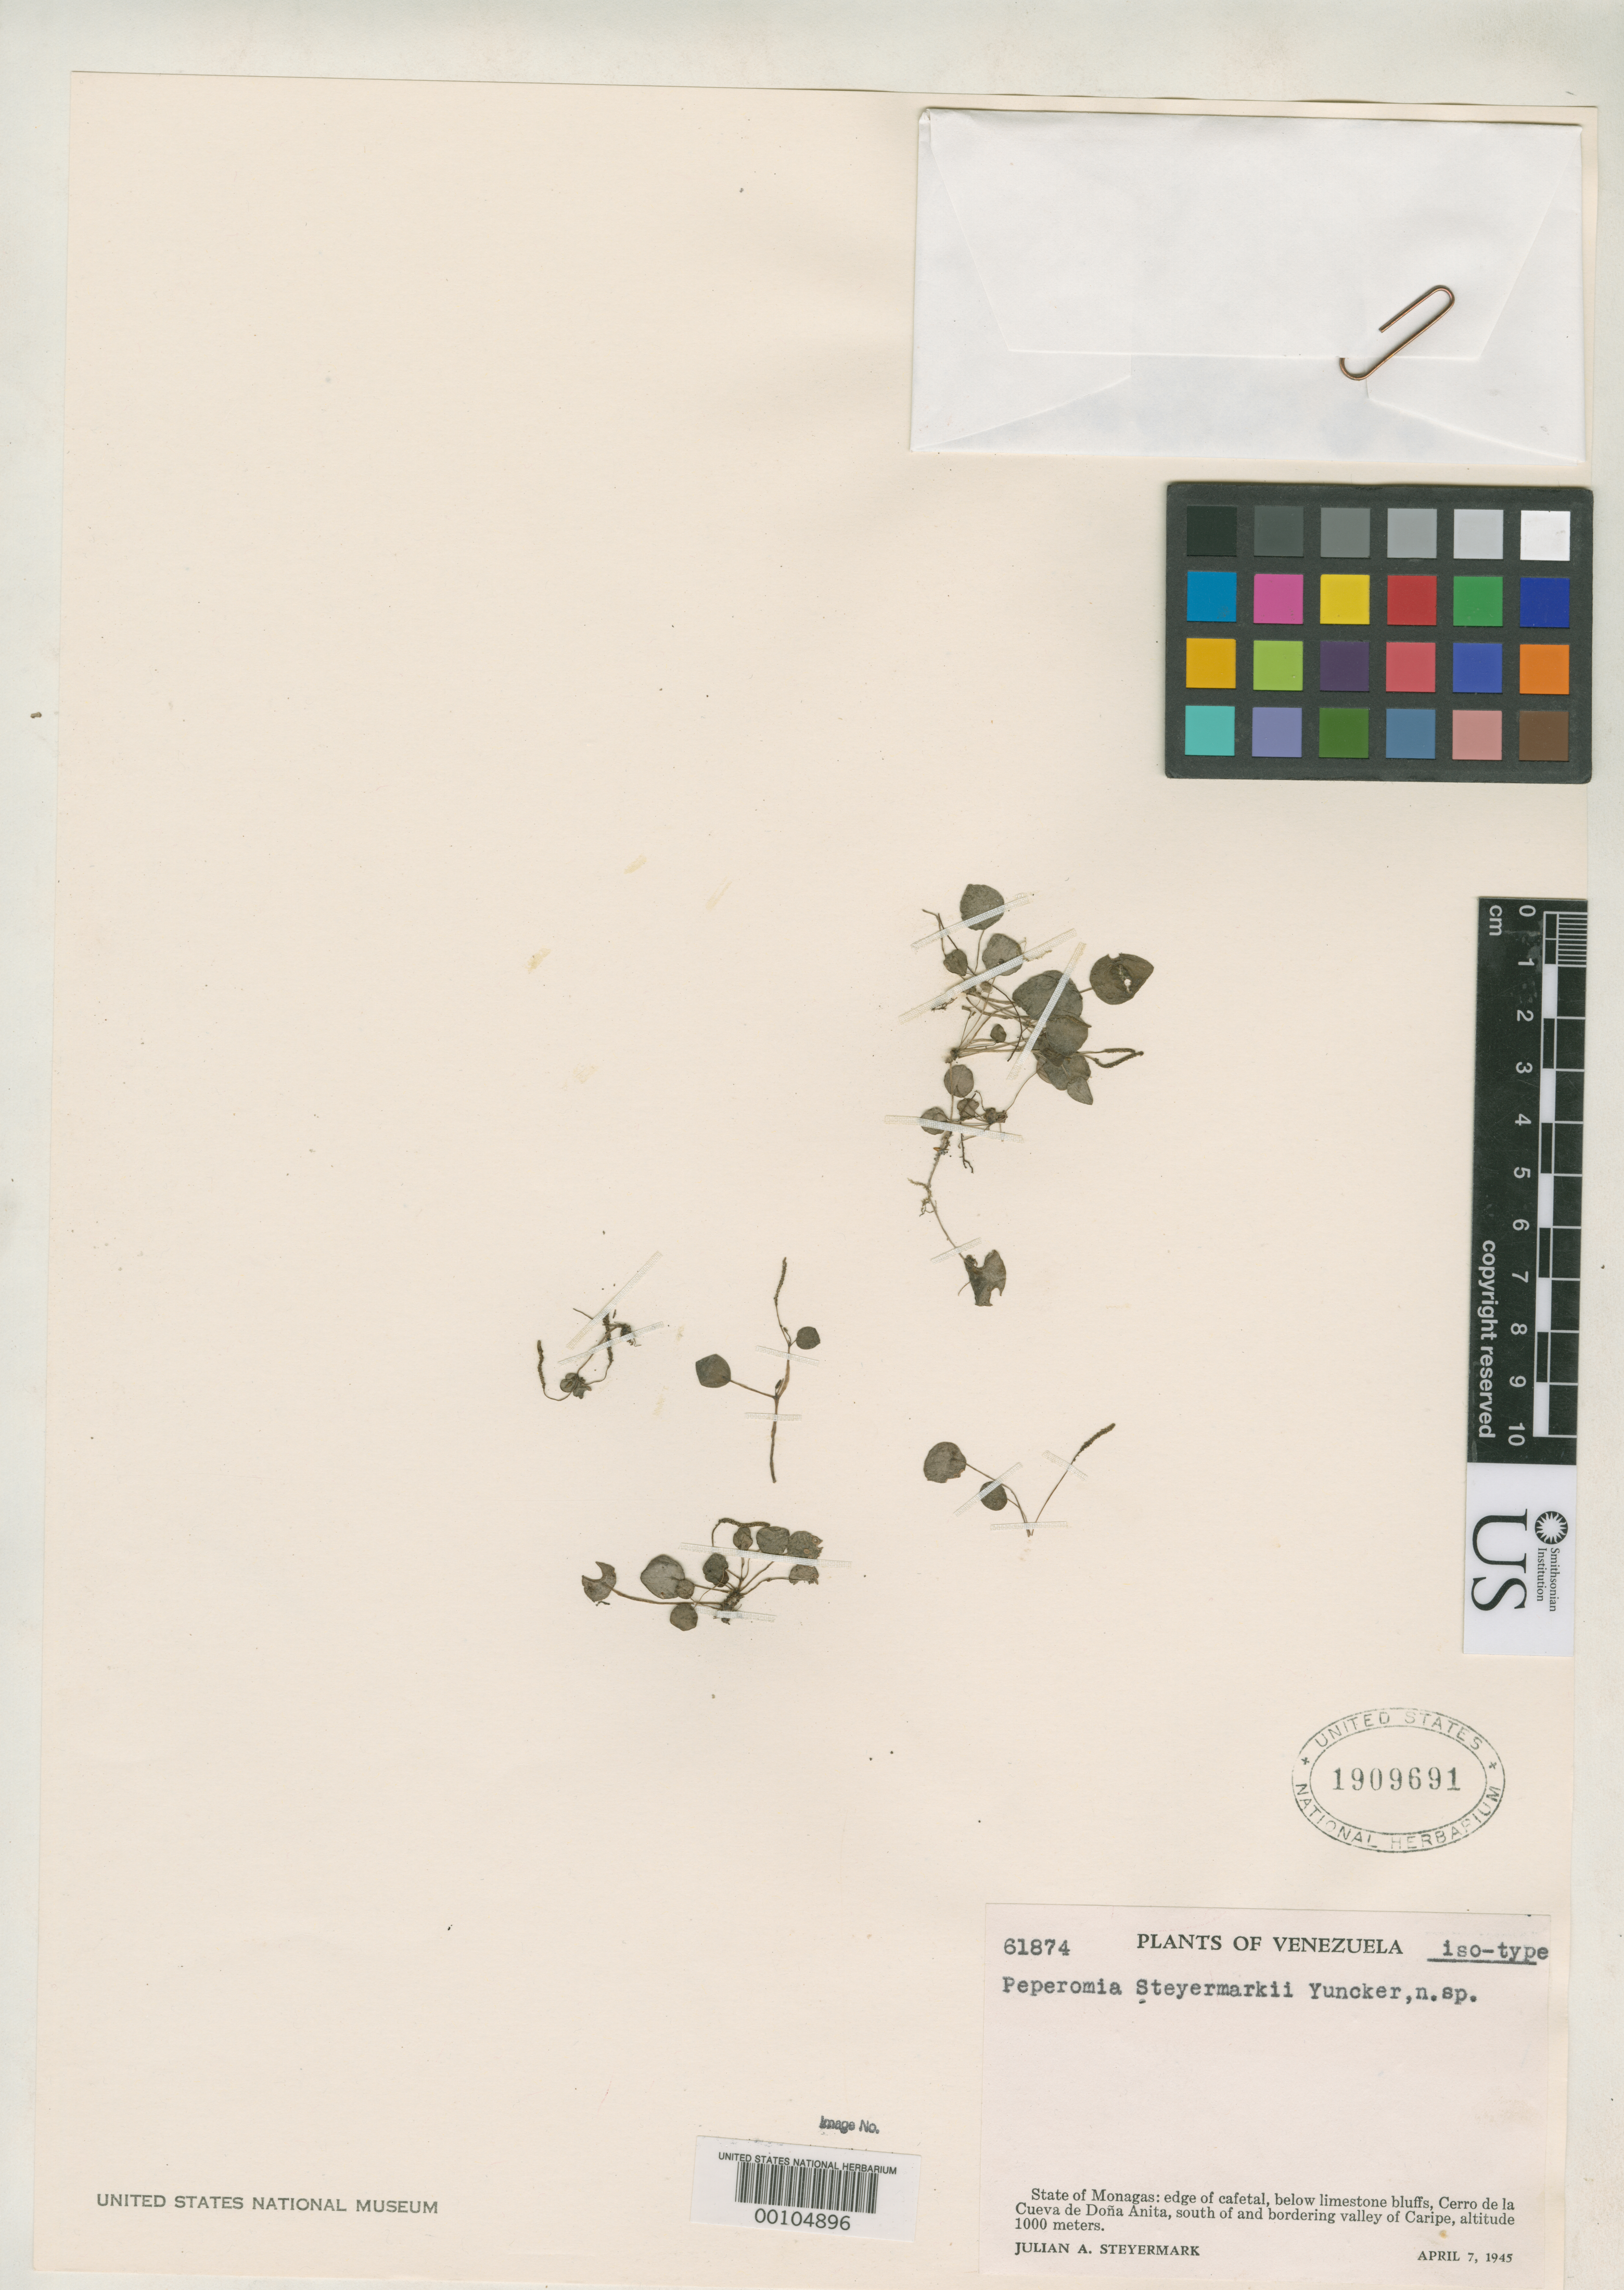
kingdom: Plantae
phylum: Tracheophyta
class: Magnoliopsida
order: Piperales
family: Piperaceae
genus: Peperomia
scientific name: Peperomia steyermarkii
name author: Yunck.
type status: Isotype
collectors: J. Steyermark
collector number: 61874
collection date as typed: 07 Apr 1945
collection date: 1945-04-07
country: Venezuela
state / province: Monagas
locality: Cerro de La Cueva de Dona Anita.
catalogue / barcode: US 1909691